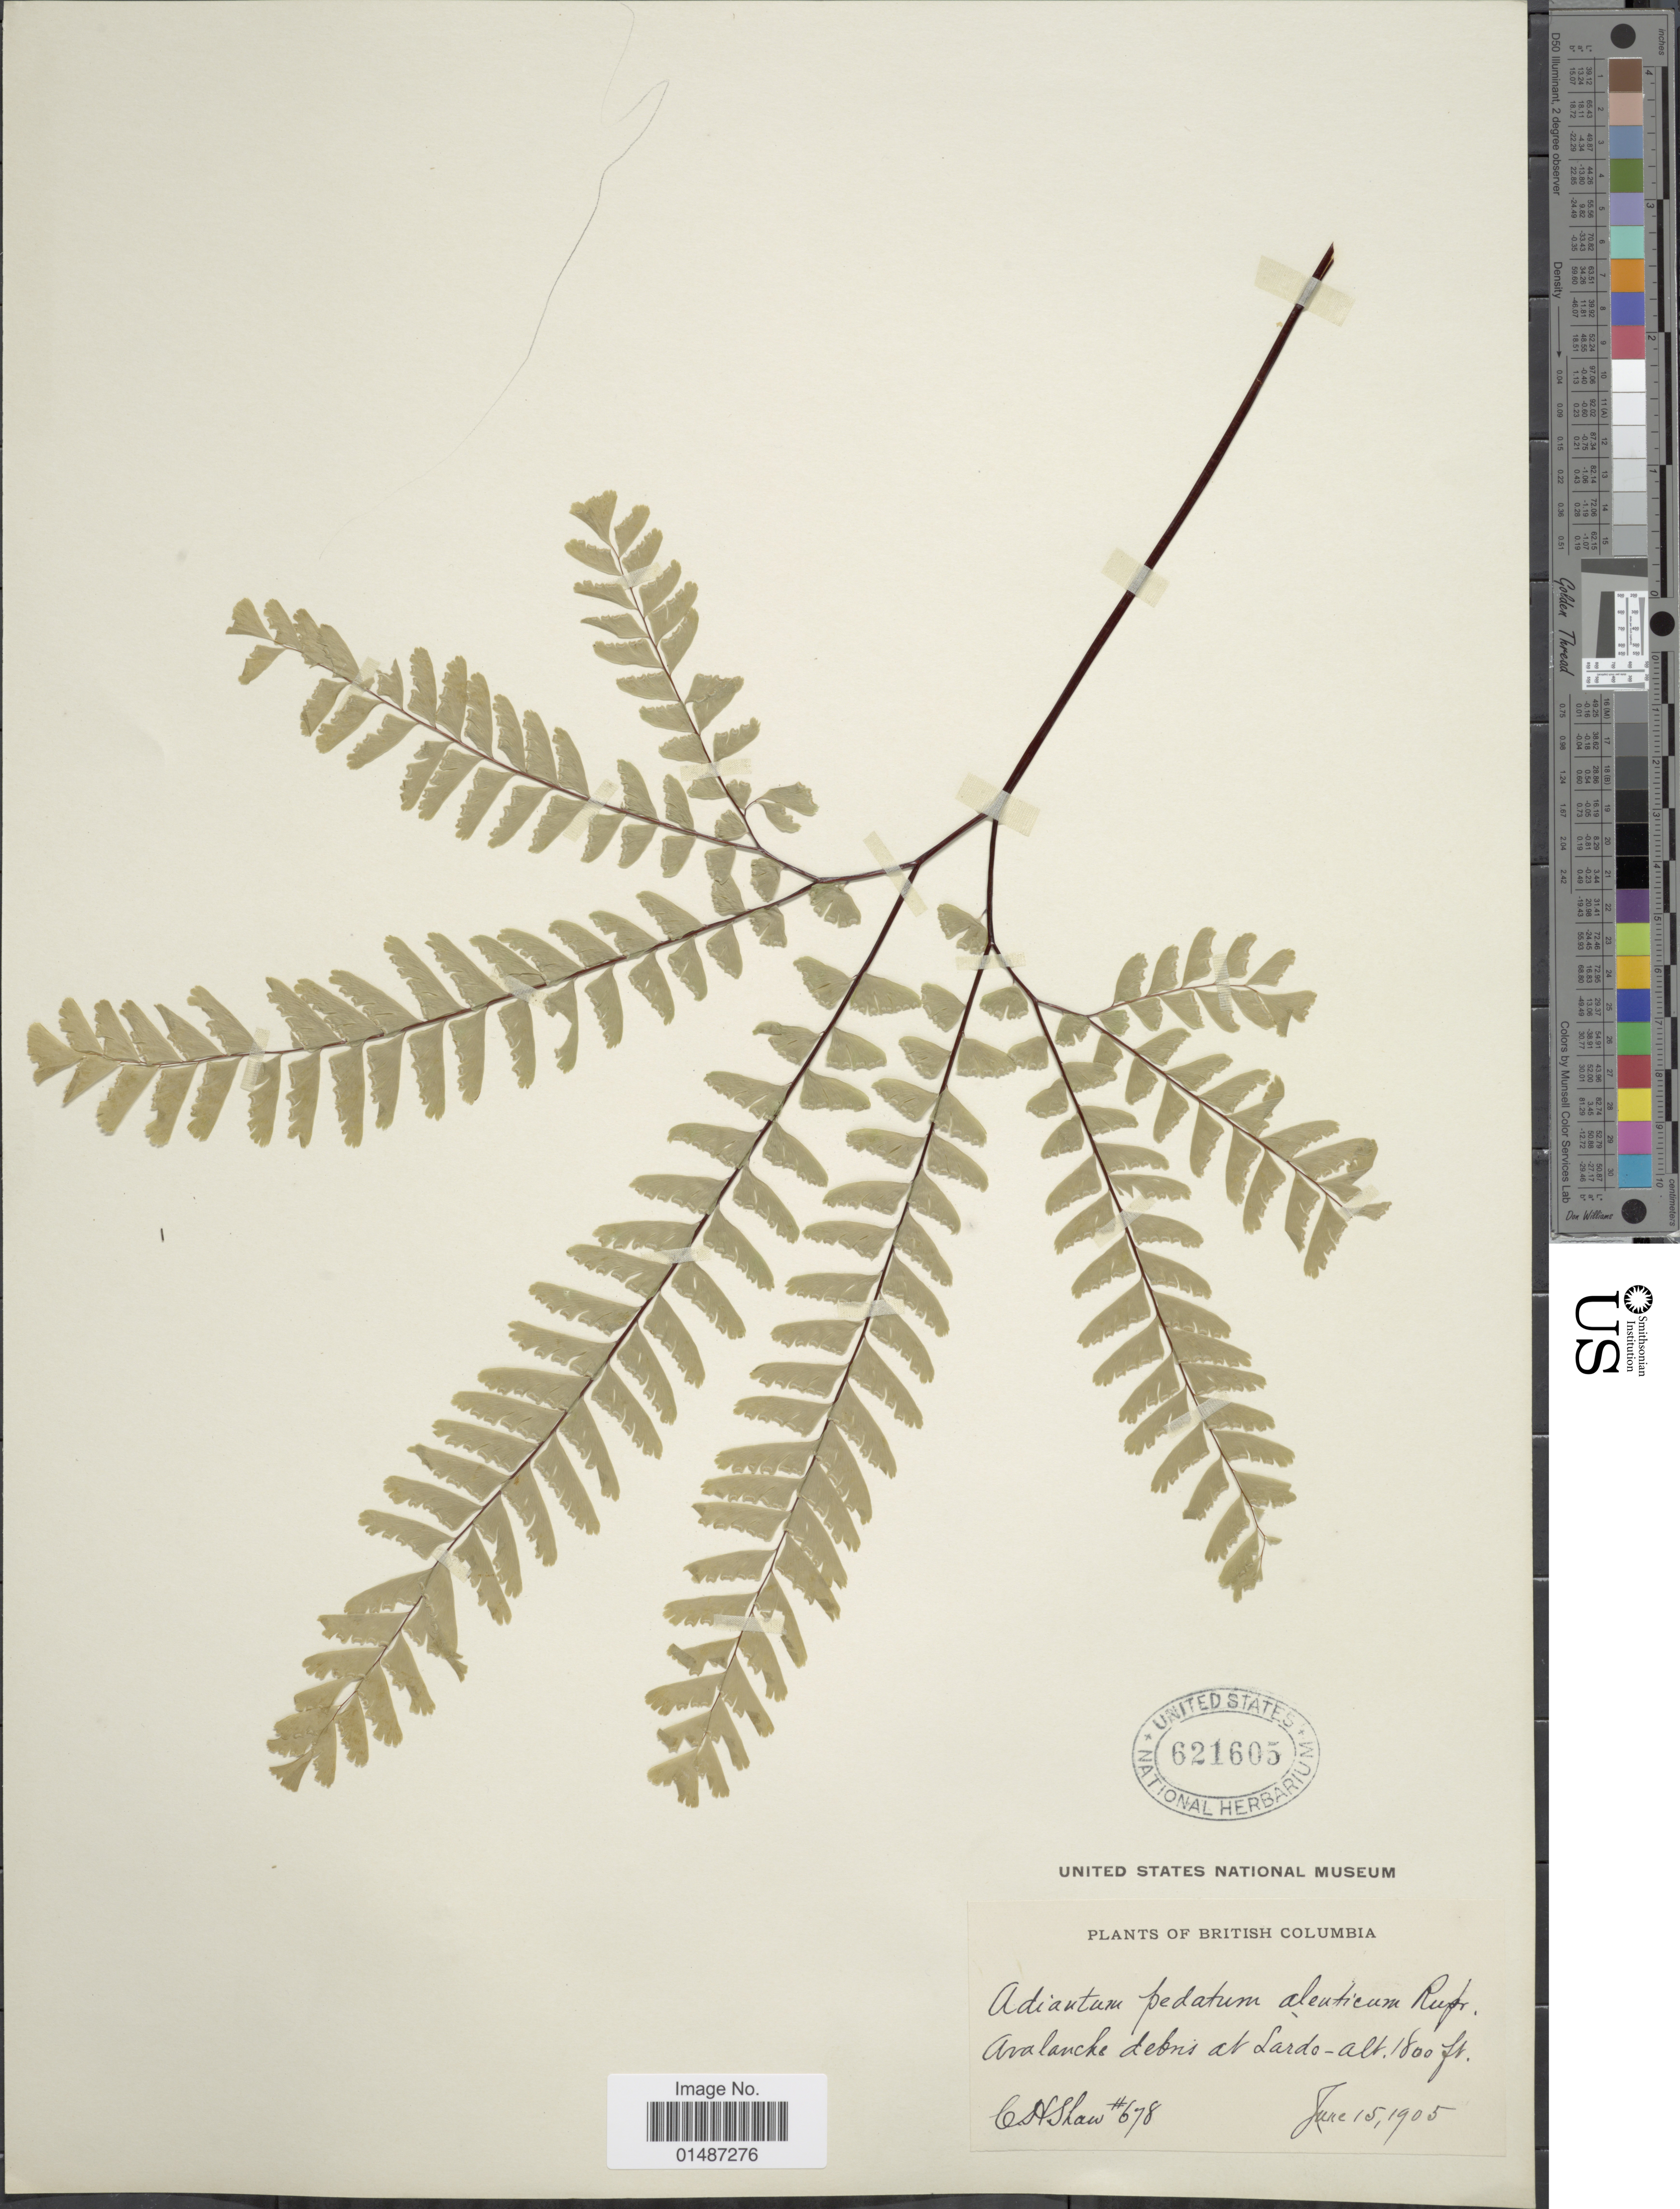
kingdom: Plantae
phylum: Tracheophyta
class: Polypodiopsida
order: Polypodiales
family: Pteridaceae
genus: Adiantum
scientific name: Adiantum pedatum subsp. aleuticum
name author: (Rupr.) Calder & Roy L. Taylor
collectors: C. Shaw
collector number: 678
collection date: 1905-06-15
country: Canada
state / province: British Columbia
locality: Avalanche debris at Lardo.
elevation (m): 549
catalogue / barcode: US 621605